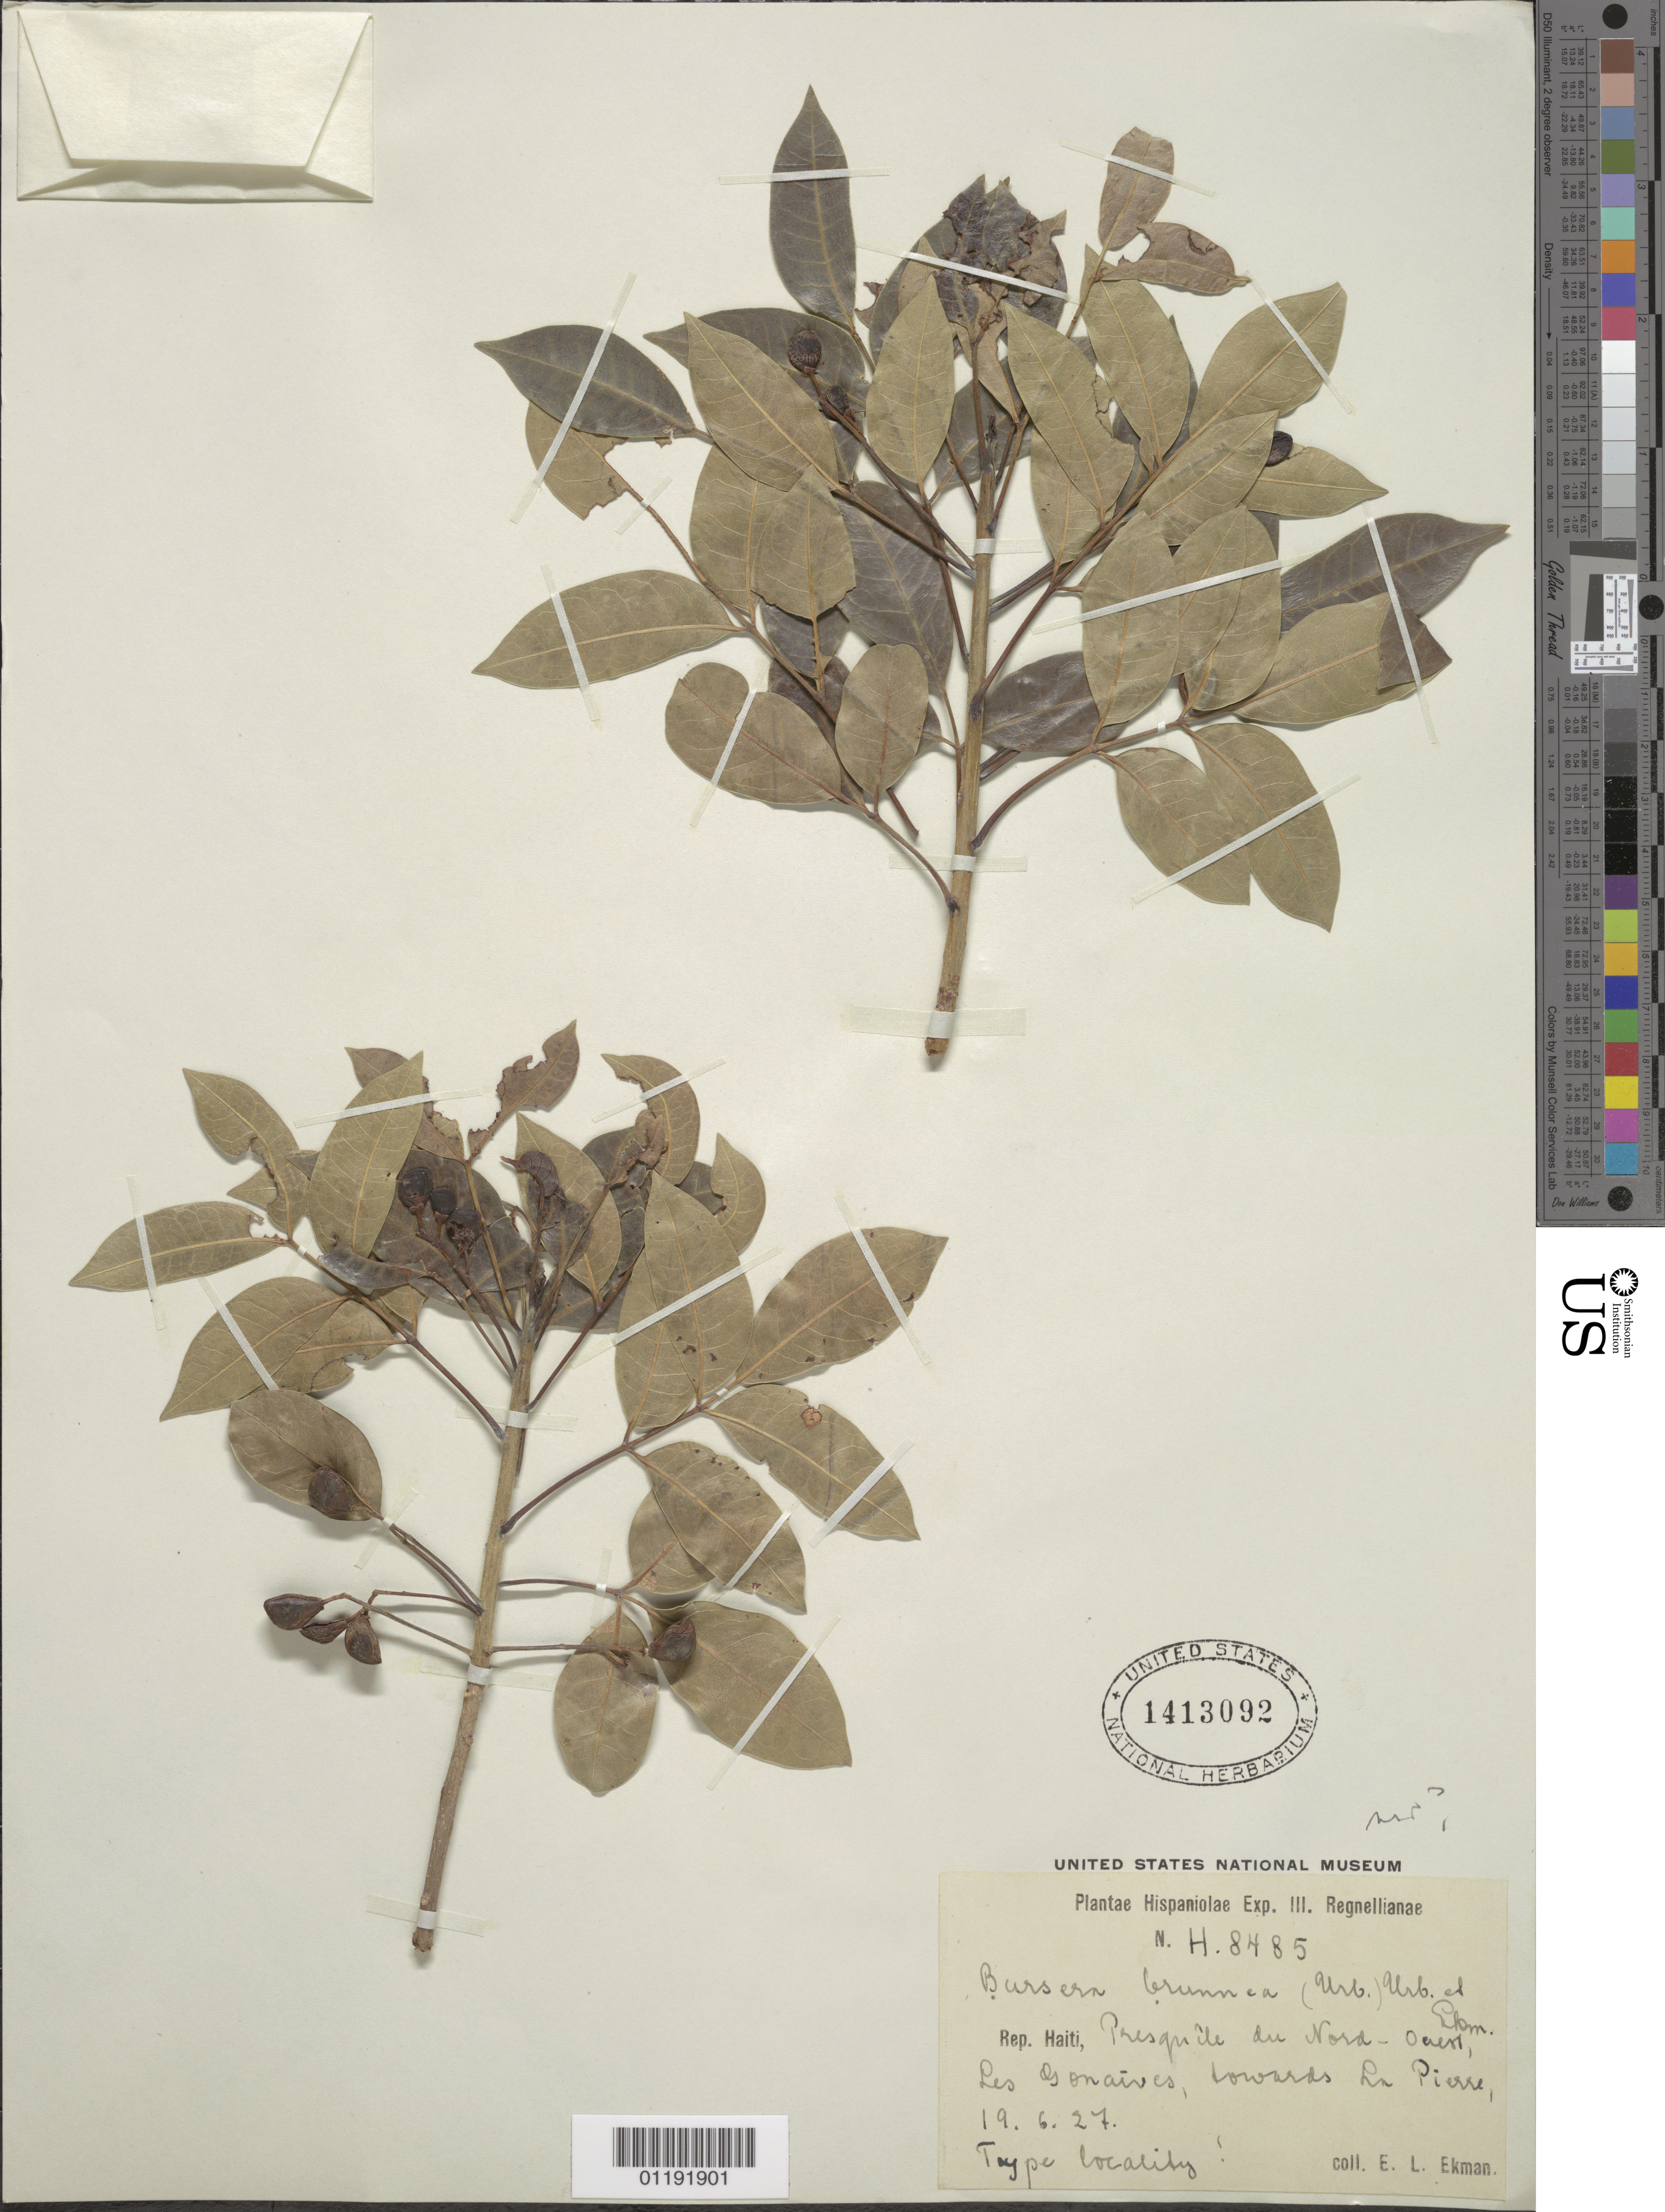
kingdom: Plantae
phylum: Tracheophyta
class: Magnoliopsida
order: Sapindales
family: Burseraceae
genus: Bursera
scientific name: Bursera brunea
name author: (Urb.) Urb. & Ekman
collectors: E. L. Ekman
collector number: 8485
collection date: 1927-06-19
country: Haiti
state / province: Nord-Ouest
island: Hispaniola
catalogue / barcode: US 1413092